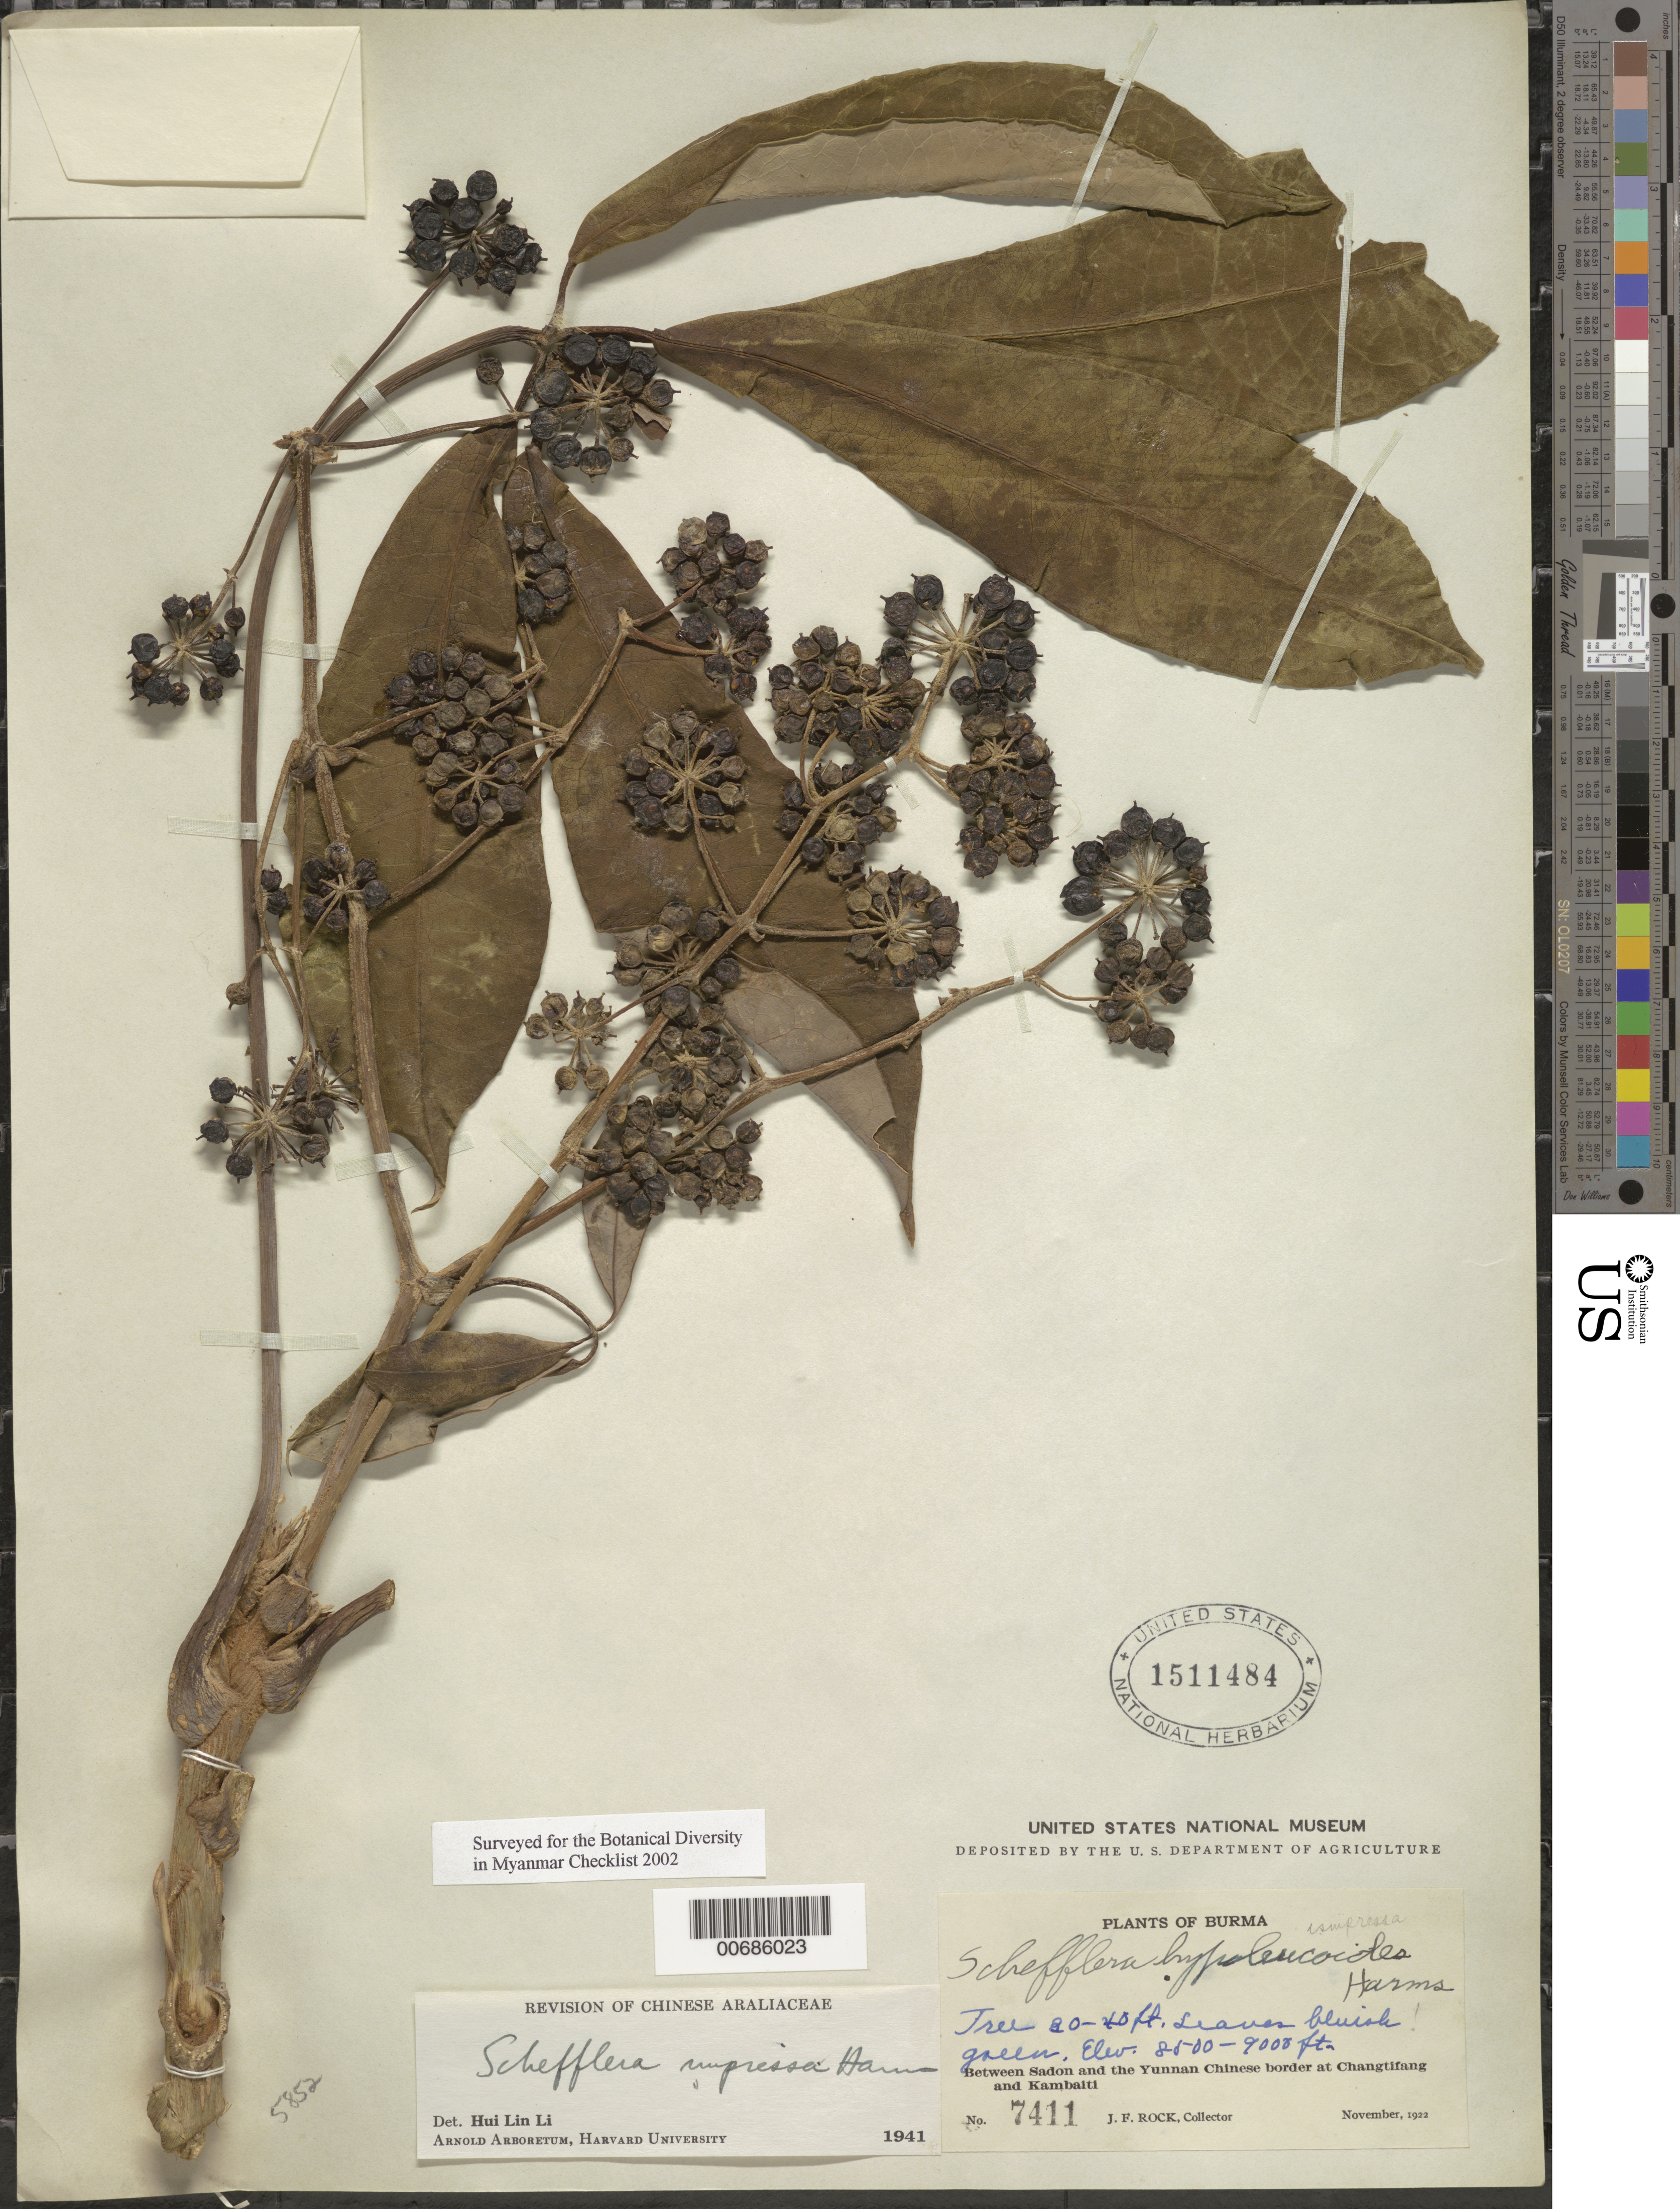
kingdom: Plantae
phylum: Tracheophyta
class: Magnoliopsida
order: Apiales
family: Araliaceae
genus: Schefflera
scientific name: Schefflera impressa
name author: Harms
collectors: J. F. Rock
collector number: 7411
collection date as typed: Nov 1922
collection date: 1922-11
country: Myanmar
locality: Betw. Sadon and Yunnan Chinese border at Changtifang and Kambaiti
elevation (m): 2591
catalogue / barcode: US 1511484